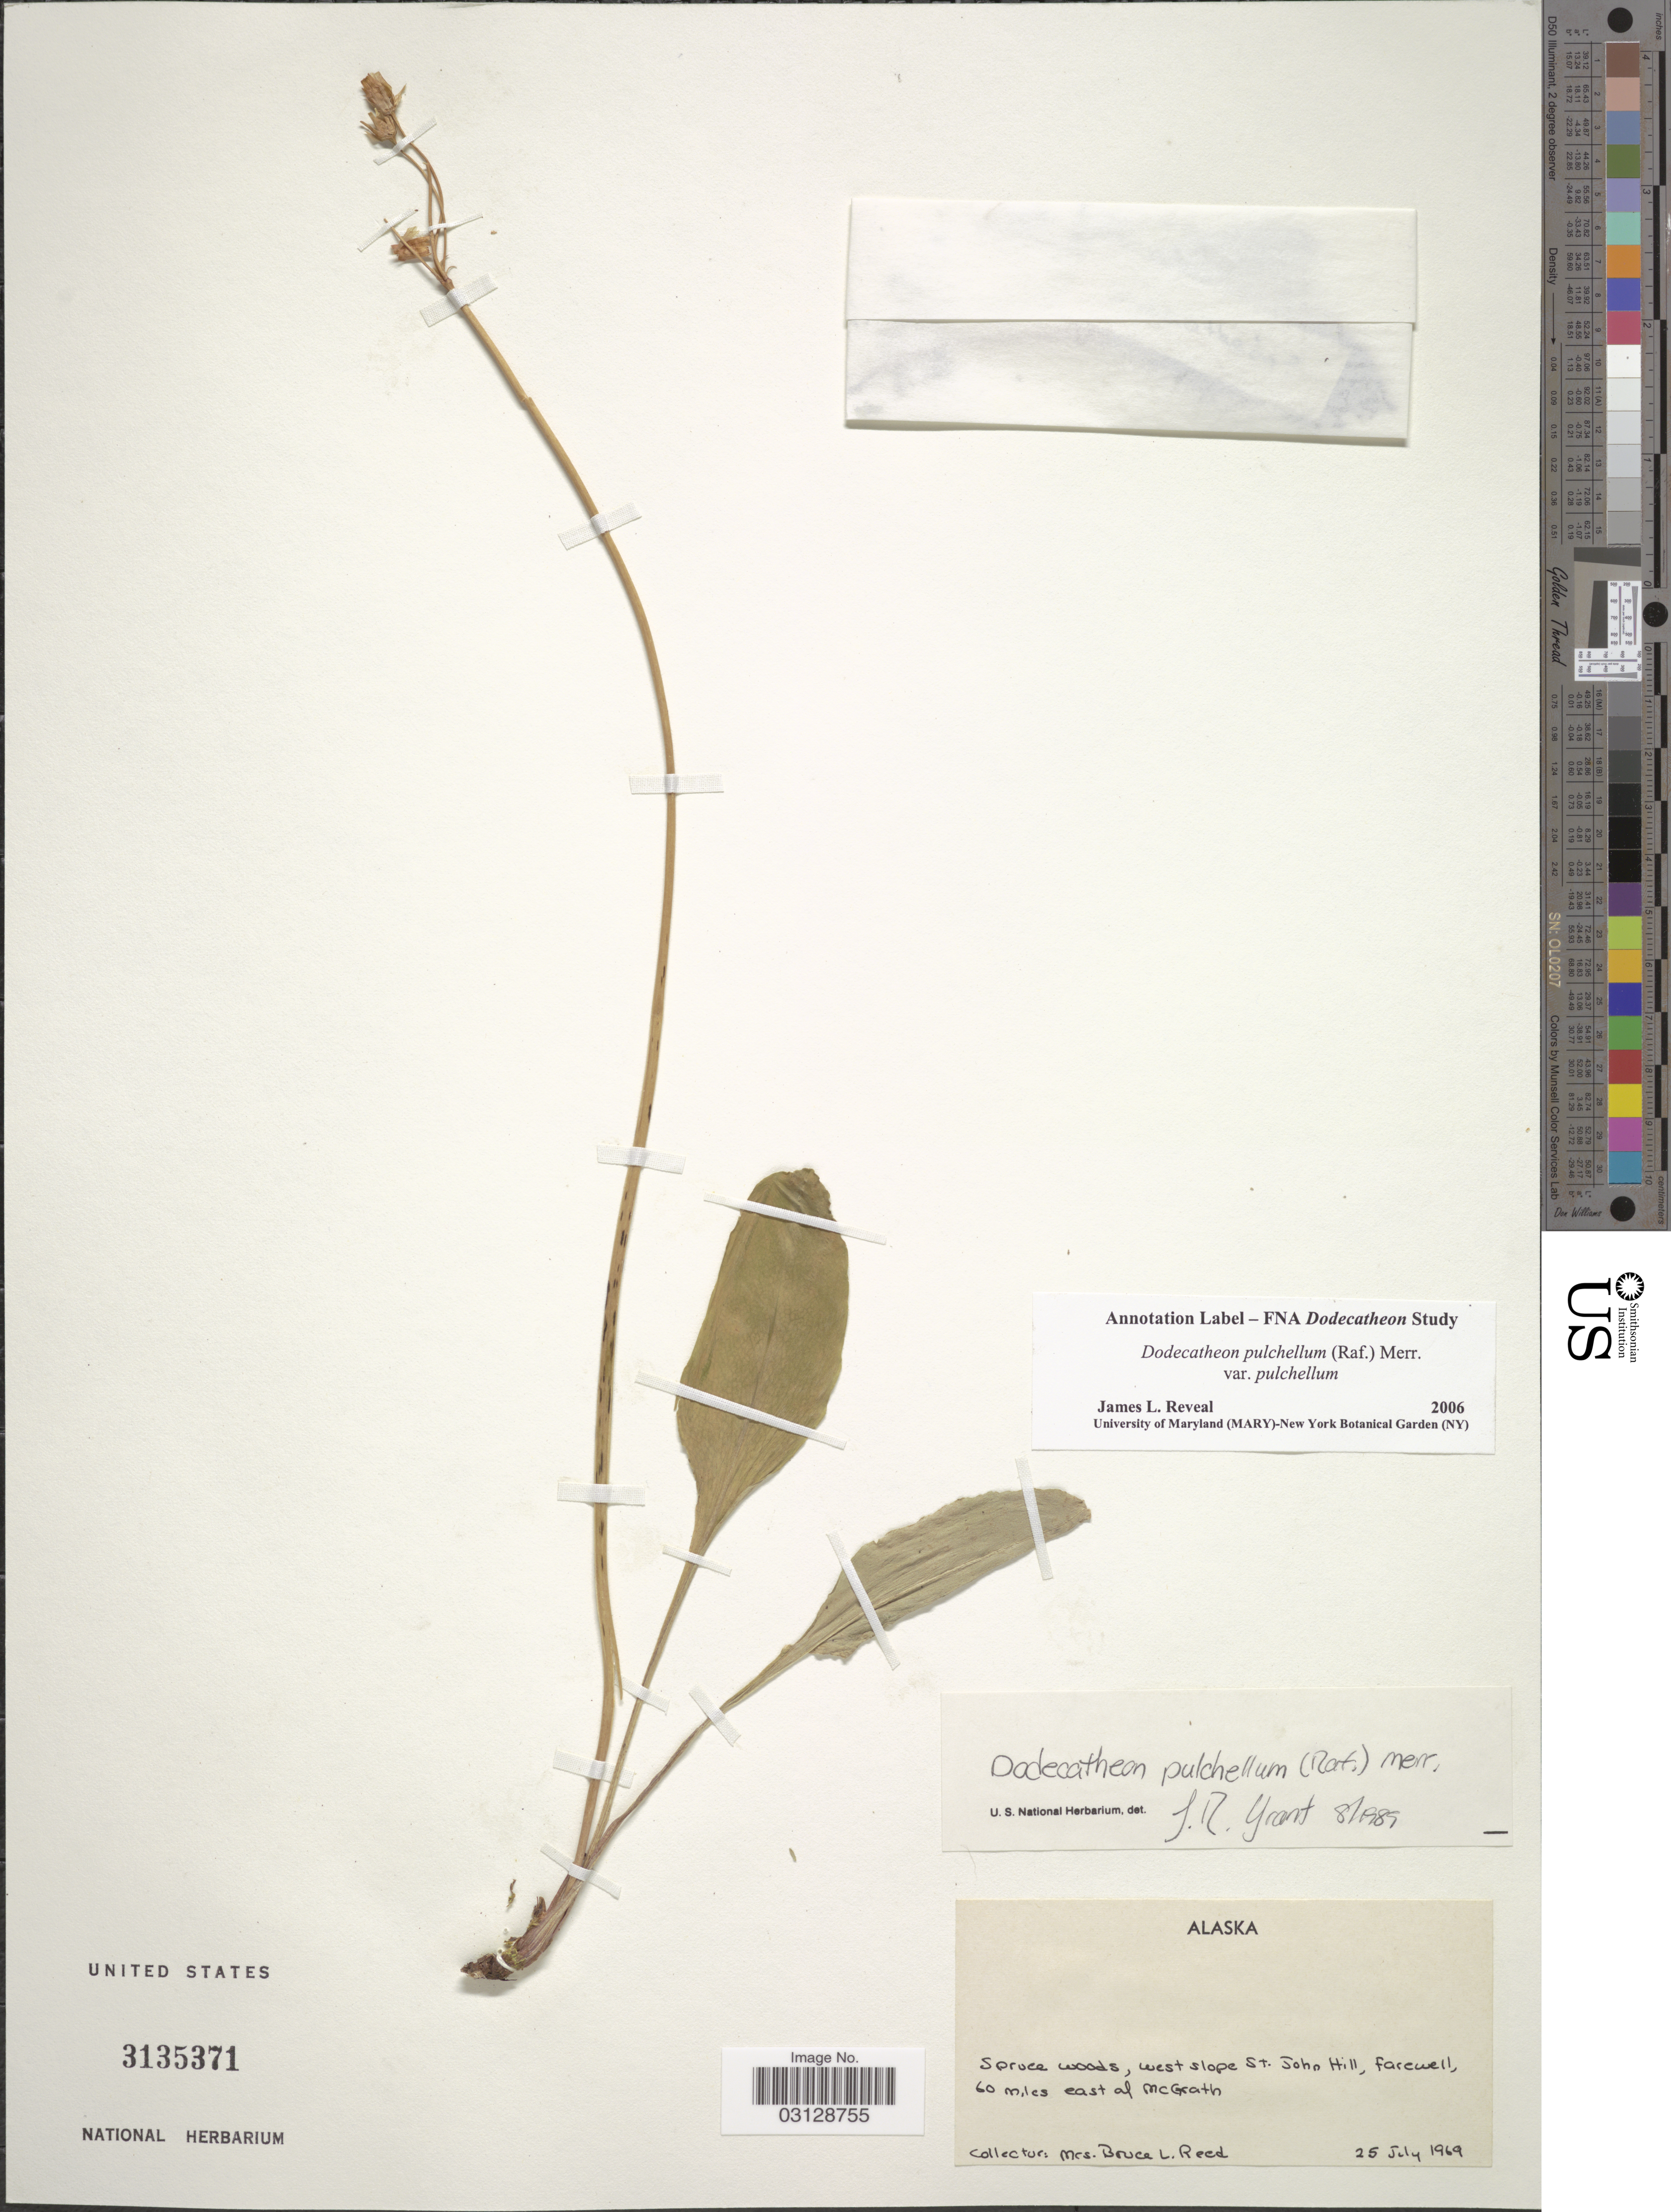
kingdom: Plantae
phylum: Tracheophyta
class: Magnoliopsida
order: Ericales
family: Primulaceae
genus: Dodecatheon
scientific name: Dodecatheon pulchellum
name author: (Raf.) Merr.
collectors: B. Reed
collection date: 1969-07-25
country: United States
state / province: Alaska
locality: West slope St. John Hill, Farewell, 60 miles east of McGrath.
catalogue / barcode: US 3135371